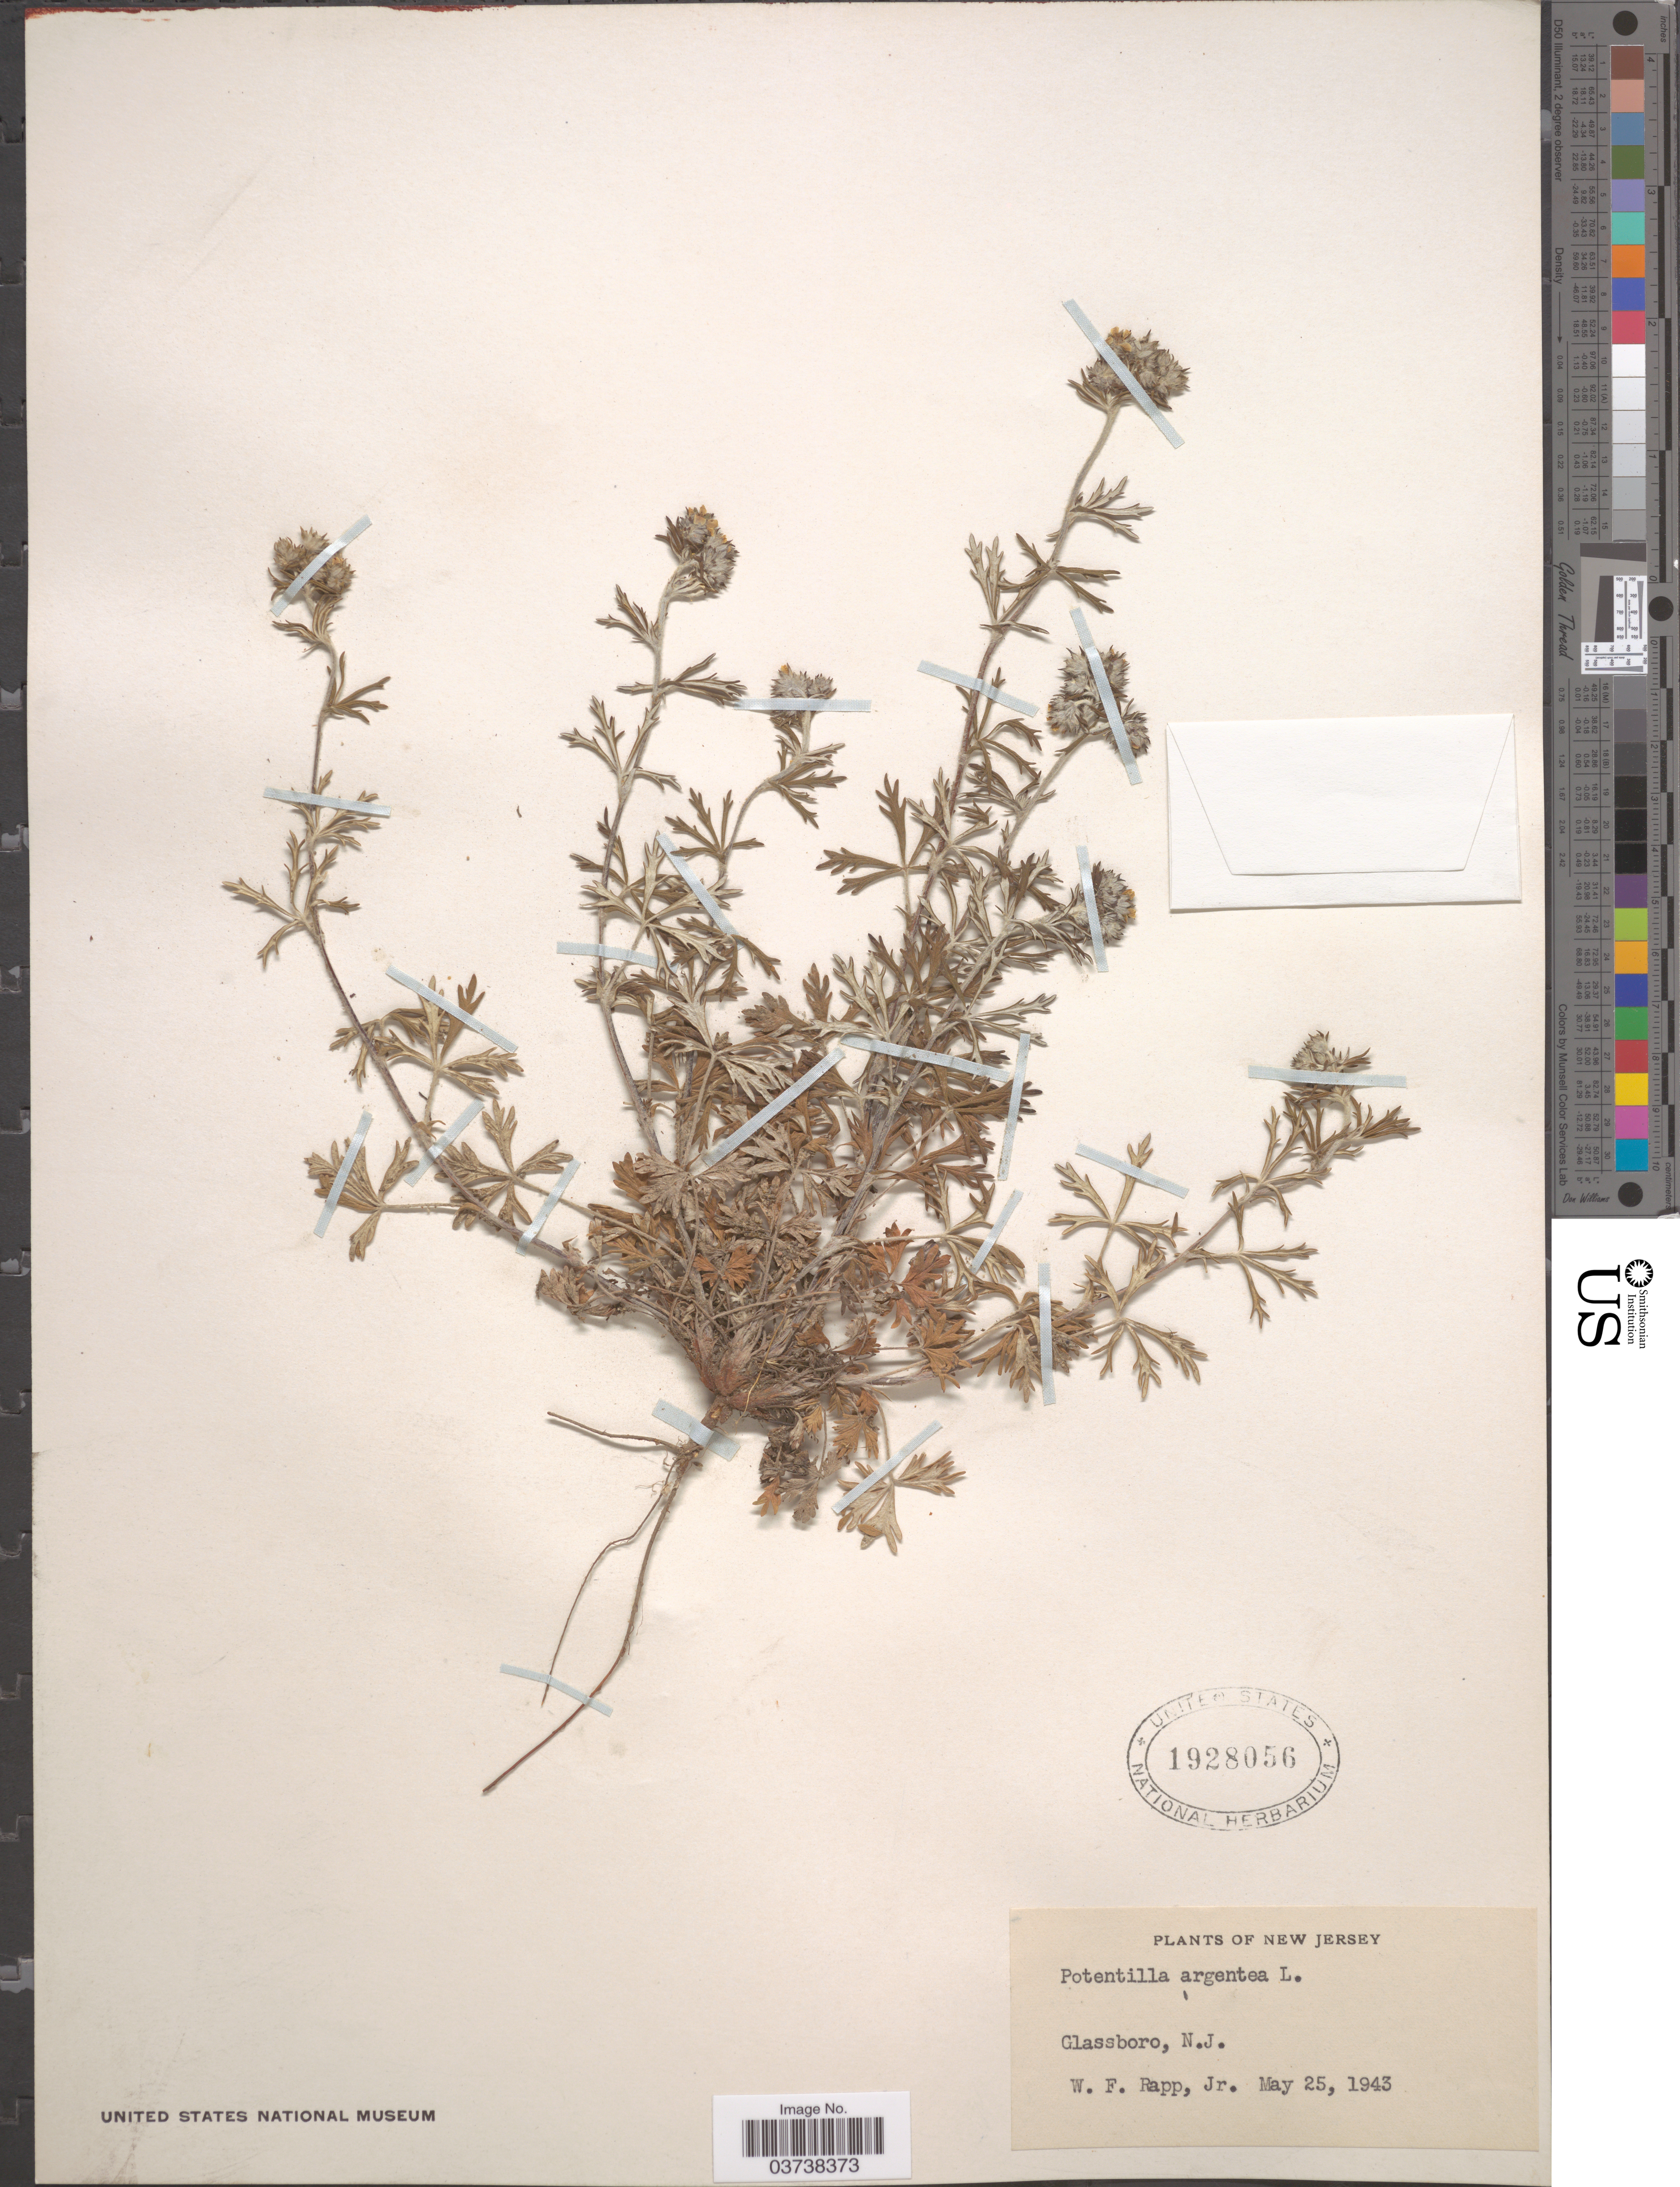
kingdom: Plantae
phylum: Tracheophyta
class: Magnoliopsida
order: Rosales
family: Rosaceae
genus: Potentilla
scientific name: Potentilla argentea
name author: L.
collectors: W. Rapp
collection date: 1943-05-25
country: United States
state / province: New Jersey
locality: Glassboro.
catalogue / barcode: US 1928056